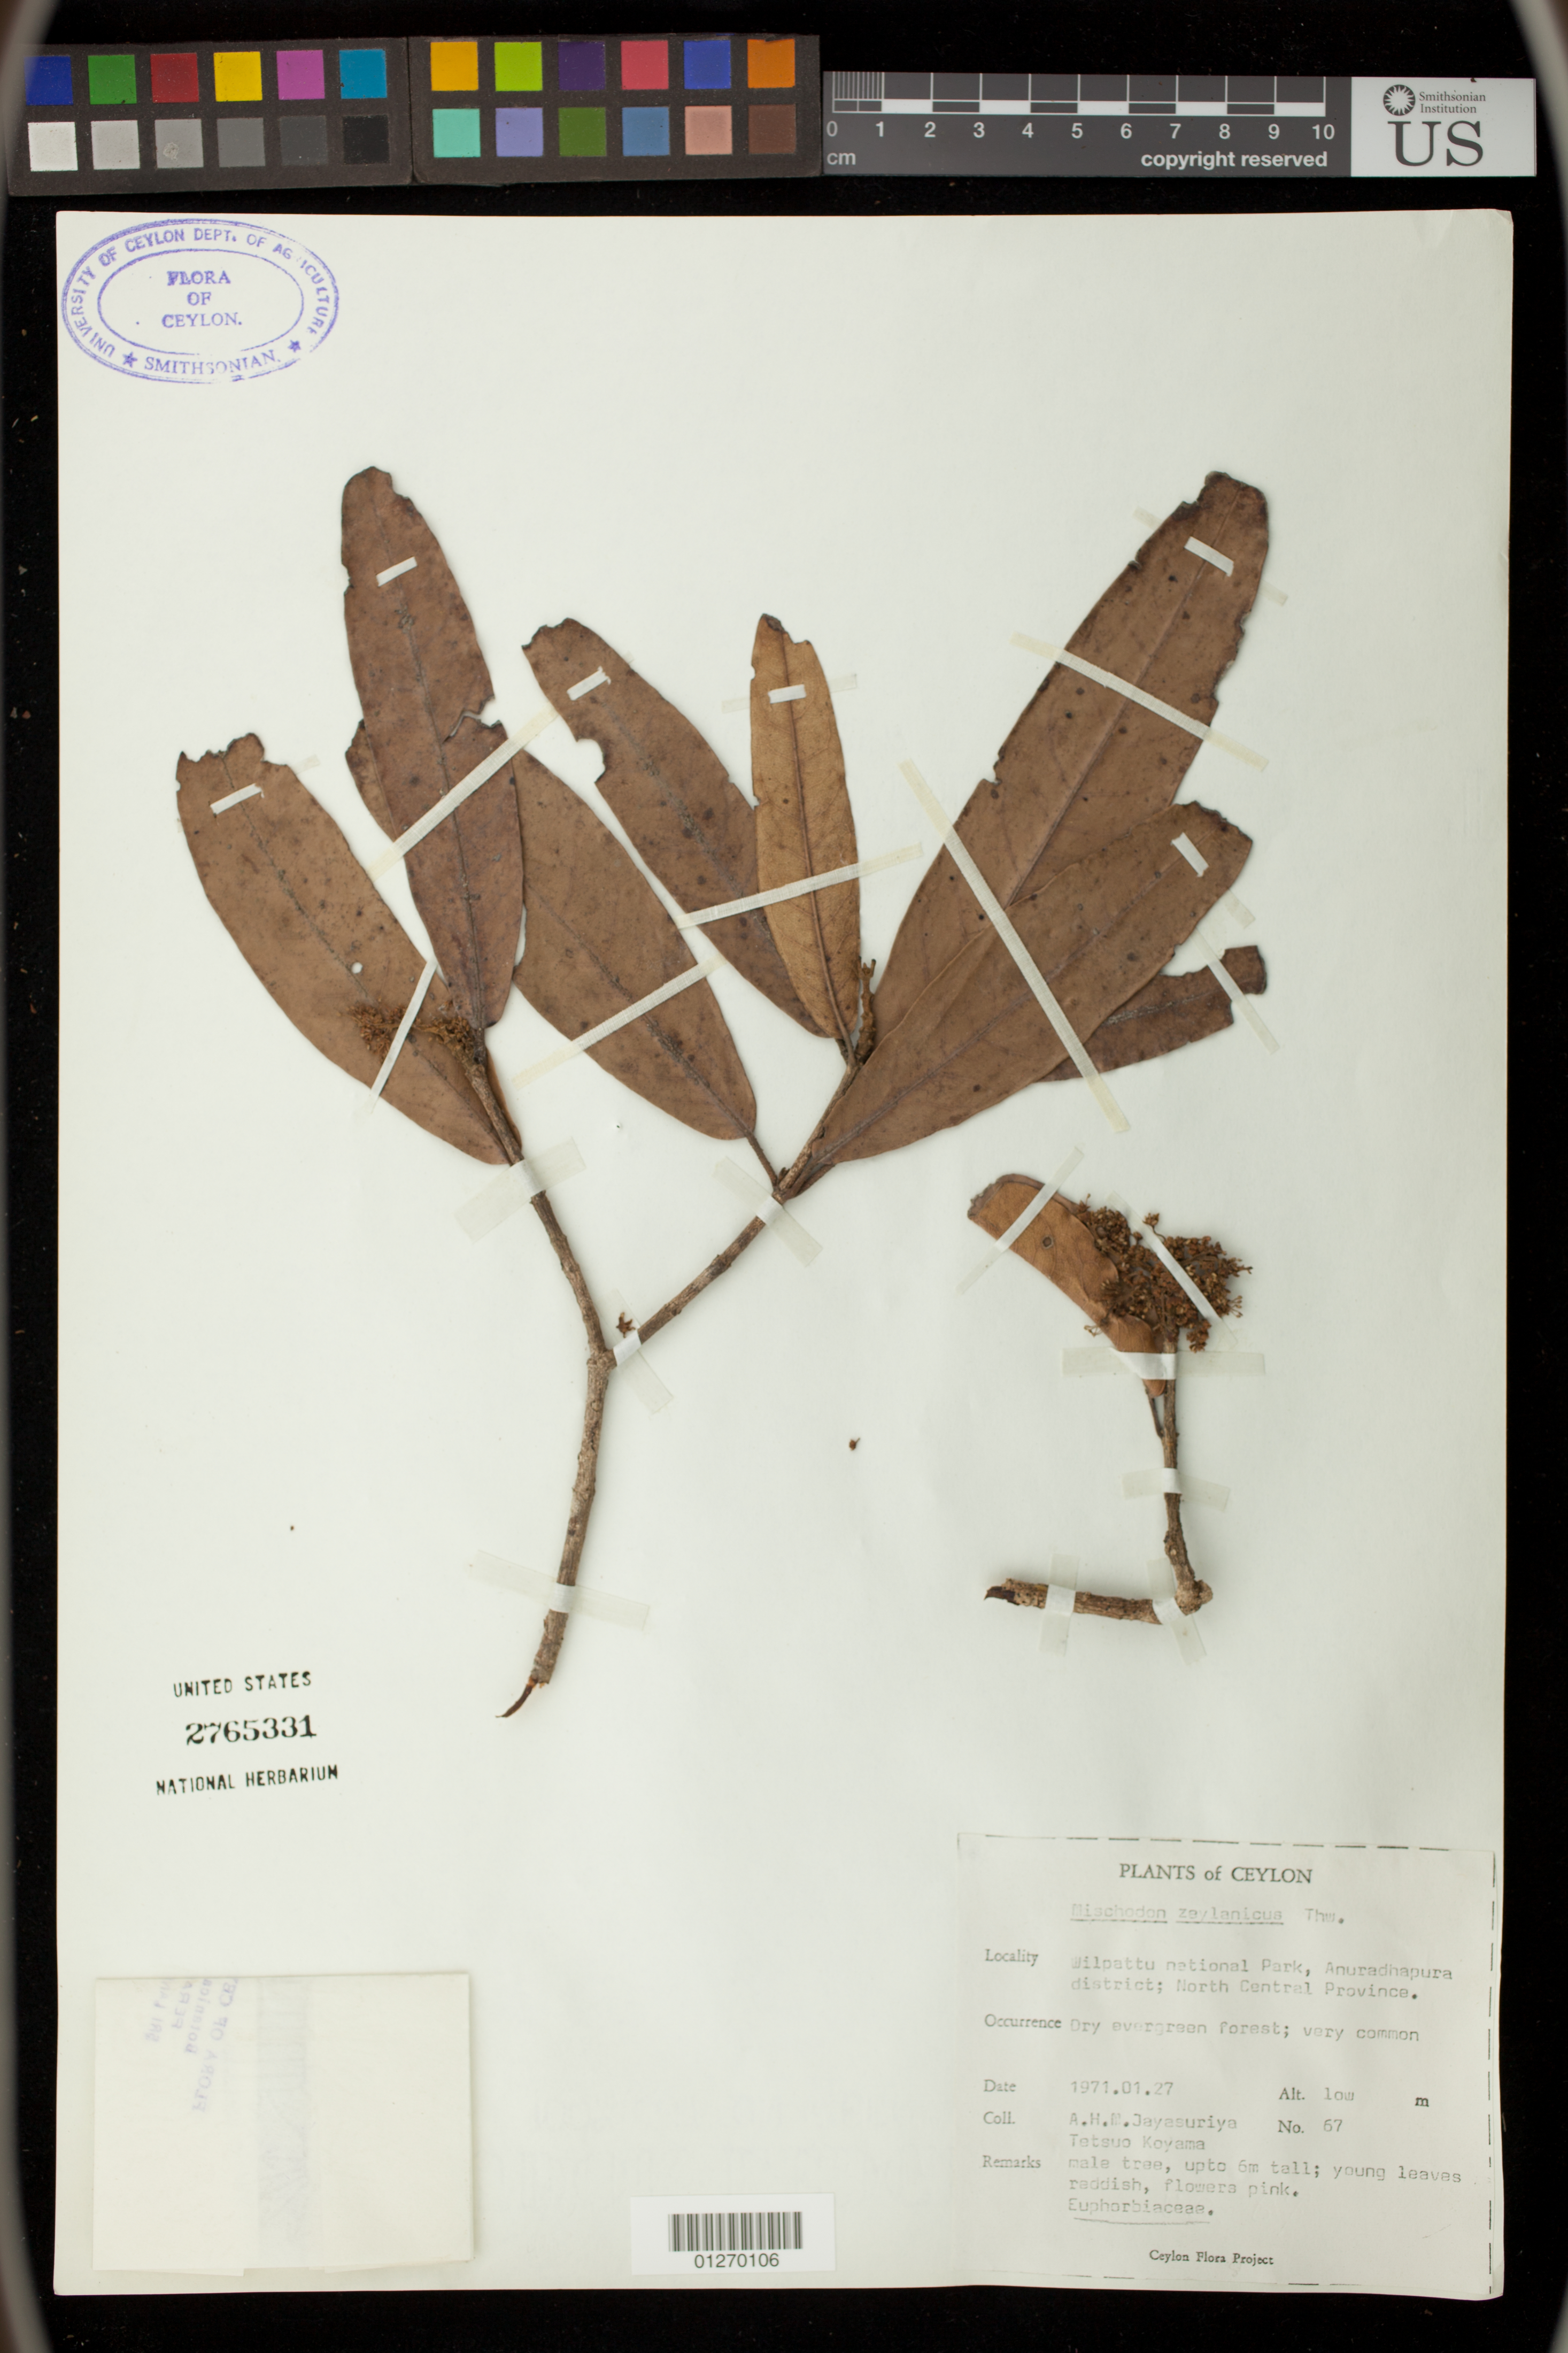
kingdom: Plantae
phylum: Tracheophyta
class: Magnoliopsida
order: Malpighiales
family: Picrodendraceae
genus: Mischodon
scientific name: Mischodon zeylanicus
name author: Thwaites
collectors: A. H. Jayasuriya & T. Koyama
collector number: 67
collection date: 1971-01-27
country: Sri Lanka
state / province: North Central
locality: Wilpattu national Park, Anuradhapura district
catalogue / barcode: US 2765331